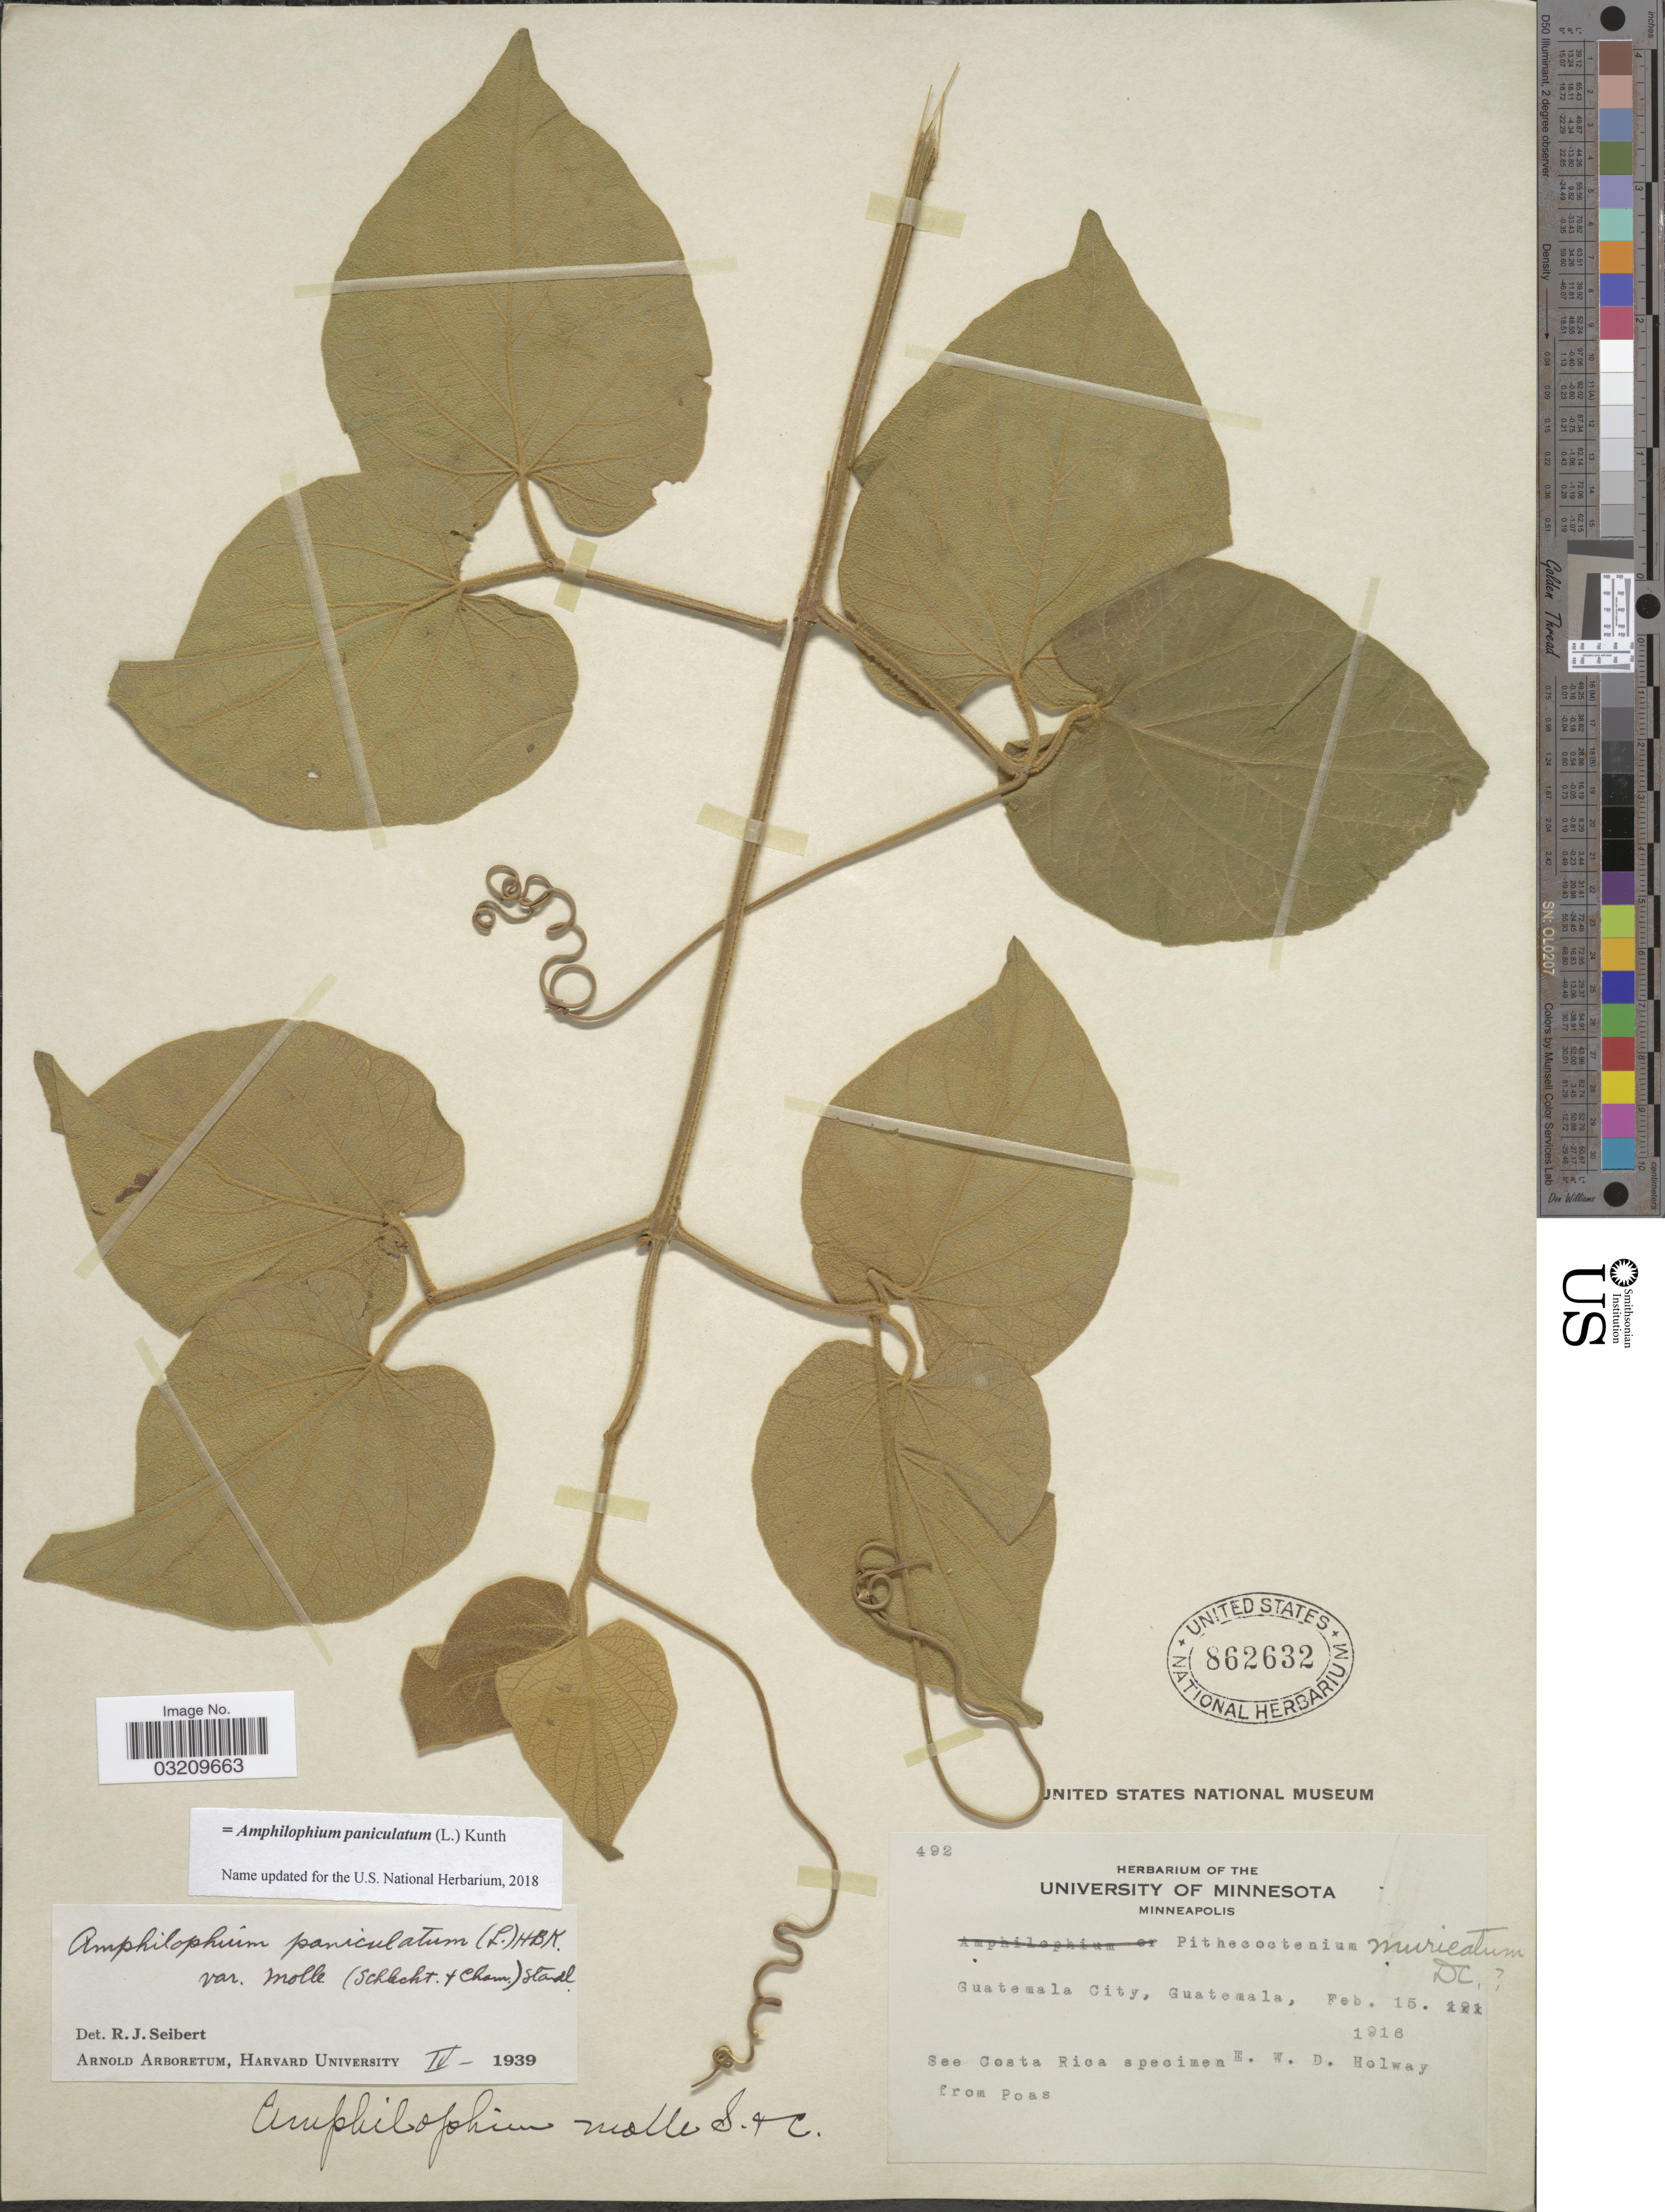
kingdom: Plantae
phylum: Tracheophyta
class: Magnoliopsida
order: Lamiales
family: Bignoniaceae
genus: Amphilophium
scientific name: Amphilophium paniculatum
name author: (L.) Kunth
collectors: E. W. D. Holway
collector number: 492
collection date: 1916-02-15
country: Guatemala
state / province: Guatemala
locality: Guatemala City.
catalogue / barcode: US 862632